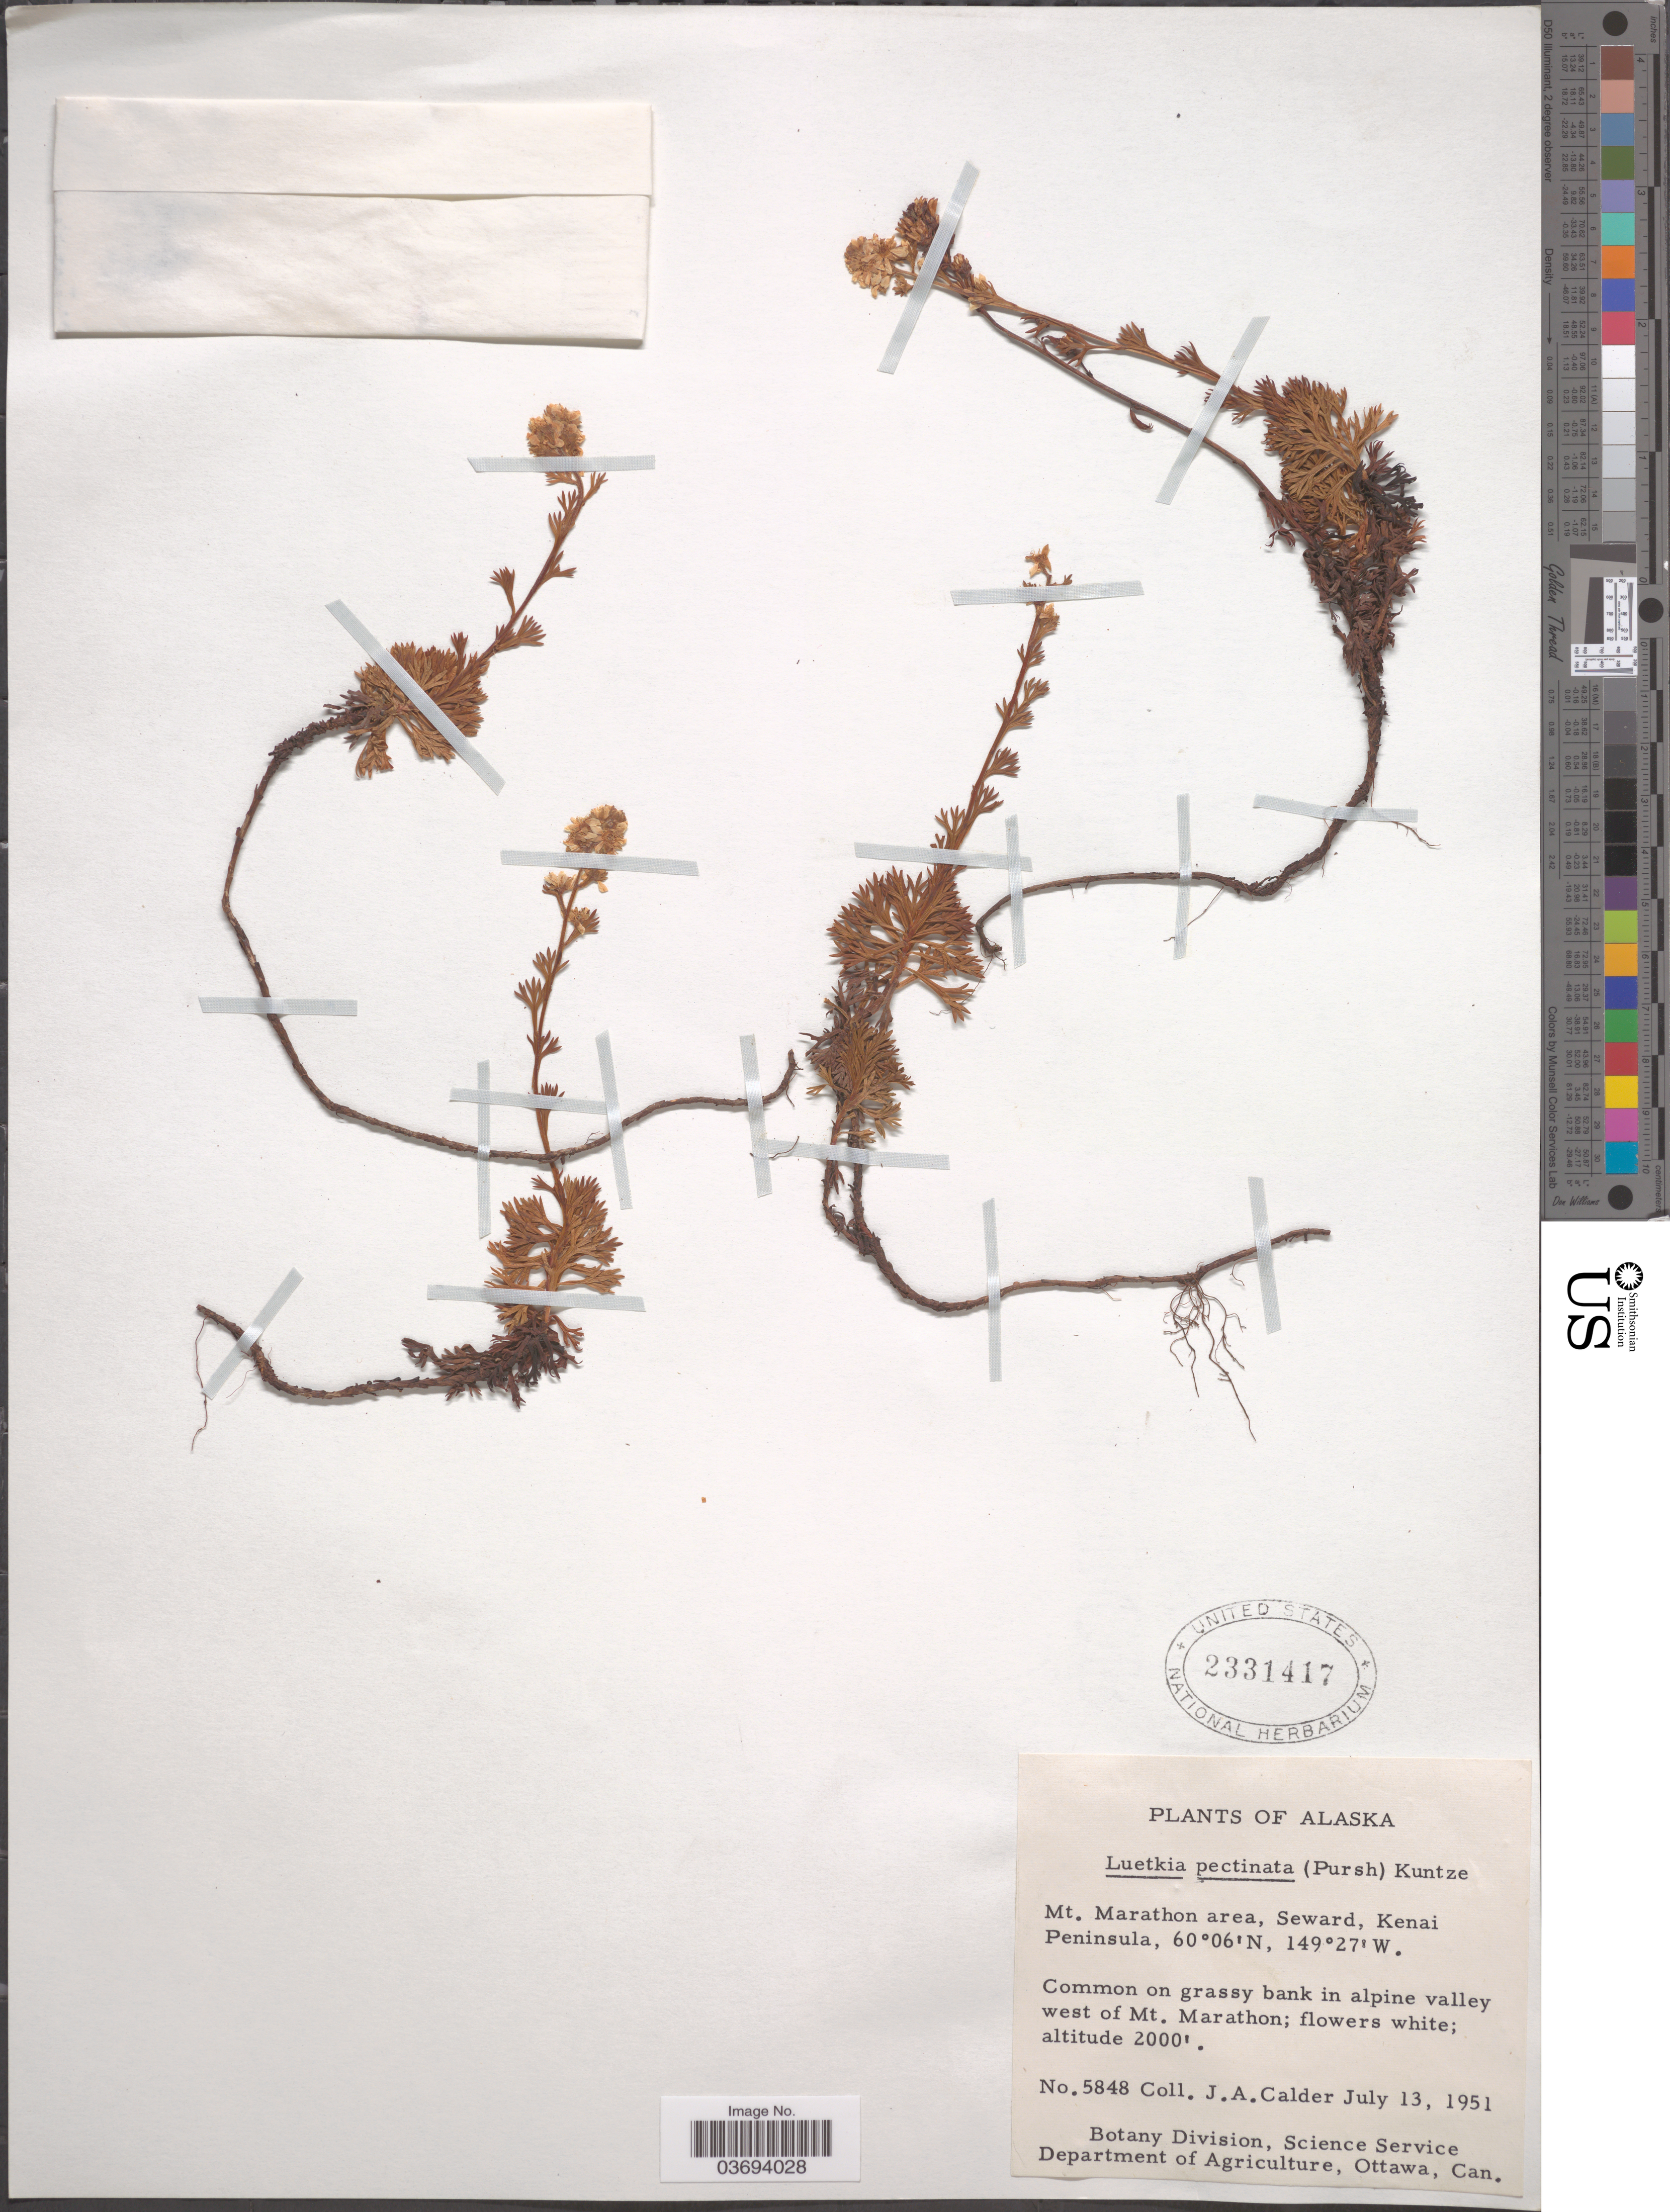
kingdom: Plantae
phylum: Tracheophyta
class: Magnoliopsida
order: Rosales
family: Rosaceae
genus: Luetkea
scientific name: Luetkea pectinata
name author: (Pursh) Kuntze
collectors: J. A. Calder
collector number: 5848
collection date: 1951-07-13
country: United States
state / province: Alaska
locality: Mt. Marathon area, Seward, Kenai Peninsula. On grassy bank in alpine valley west of Mt. Marathon.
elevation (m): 610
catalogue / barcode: US 2331417